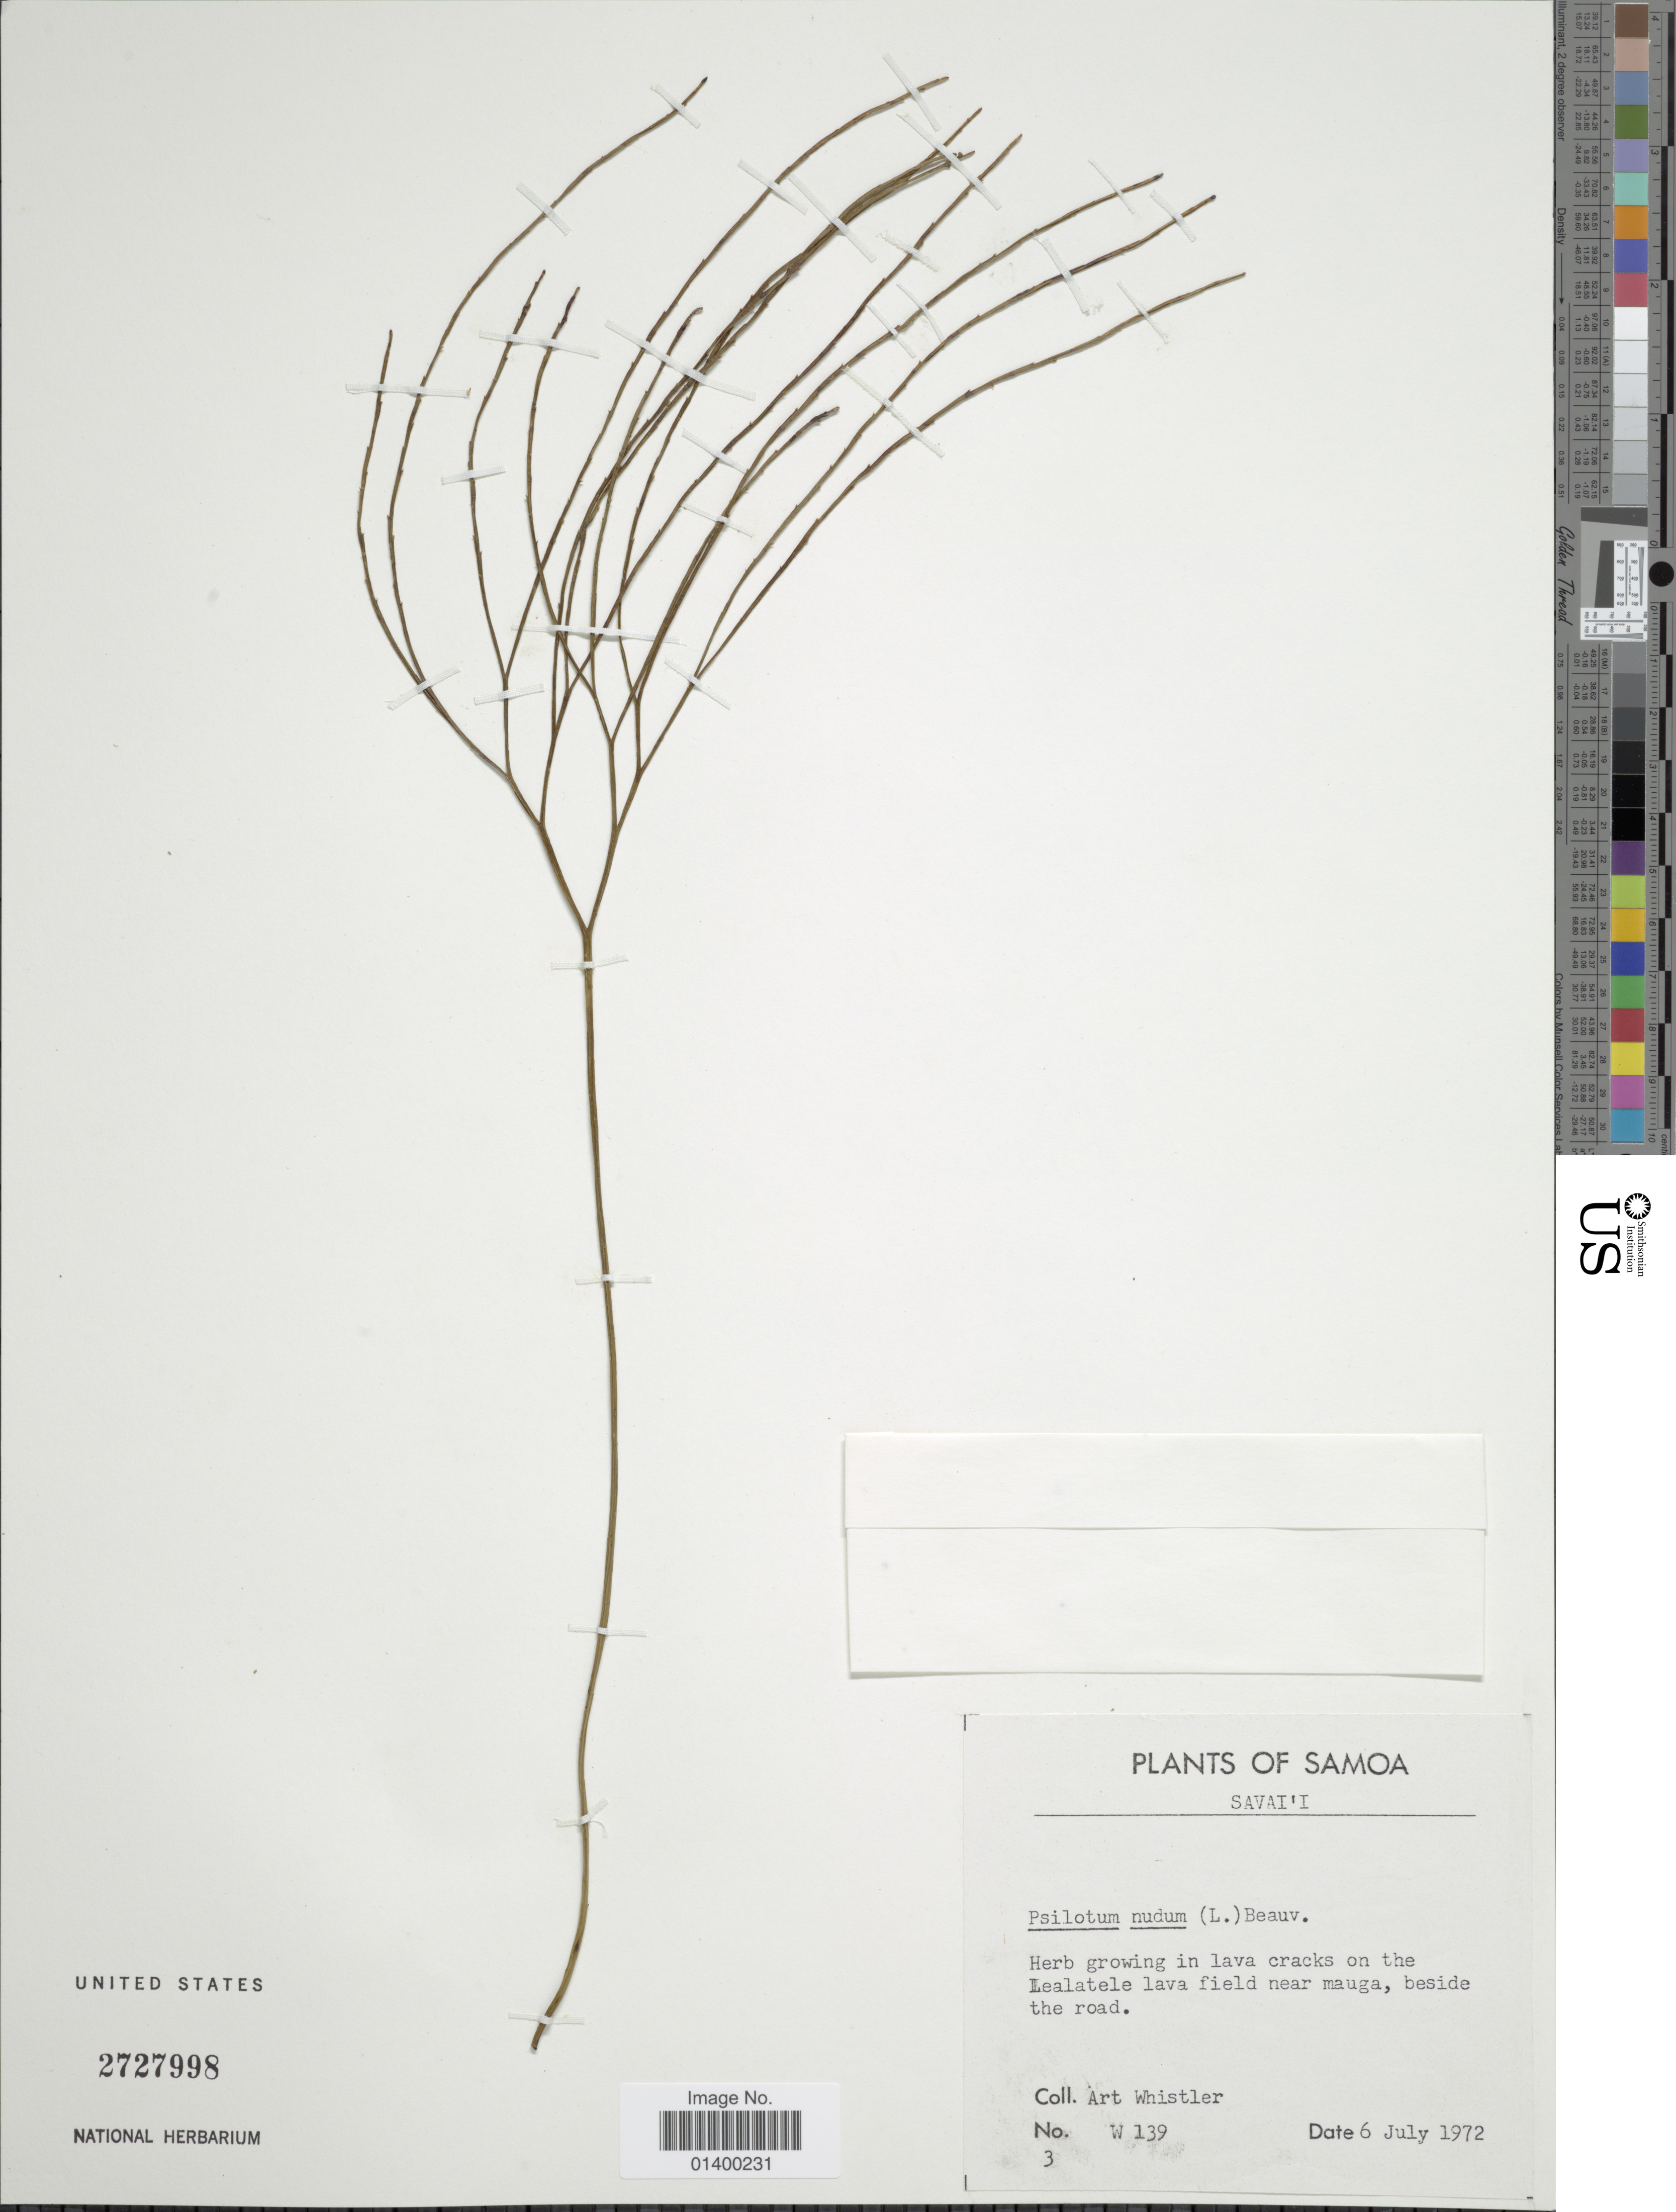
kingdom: Plantae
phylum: Tracheophyta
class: Polypodiopsida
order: Psilotales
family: Psilotaceae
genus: Psilotum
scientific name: Psilotum nudum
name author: (L.) P. Beauv.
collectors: A. Whistler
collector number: W 139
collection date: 1972-07-06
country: Samoa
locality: Samoa, Savai'i, in lava cracks on the Lealatele lava field near mauga, beside the road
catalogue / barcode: US 2727998